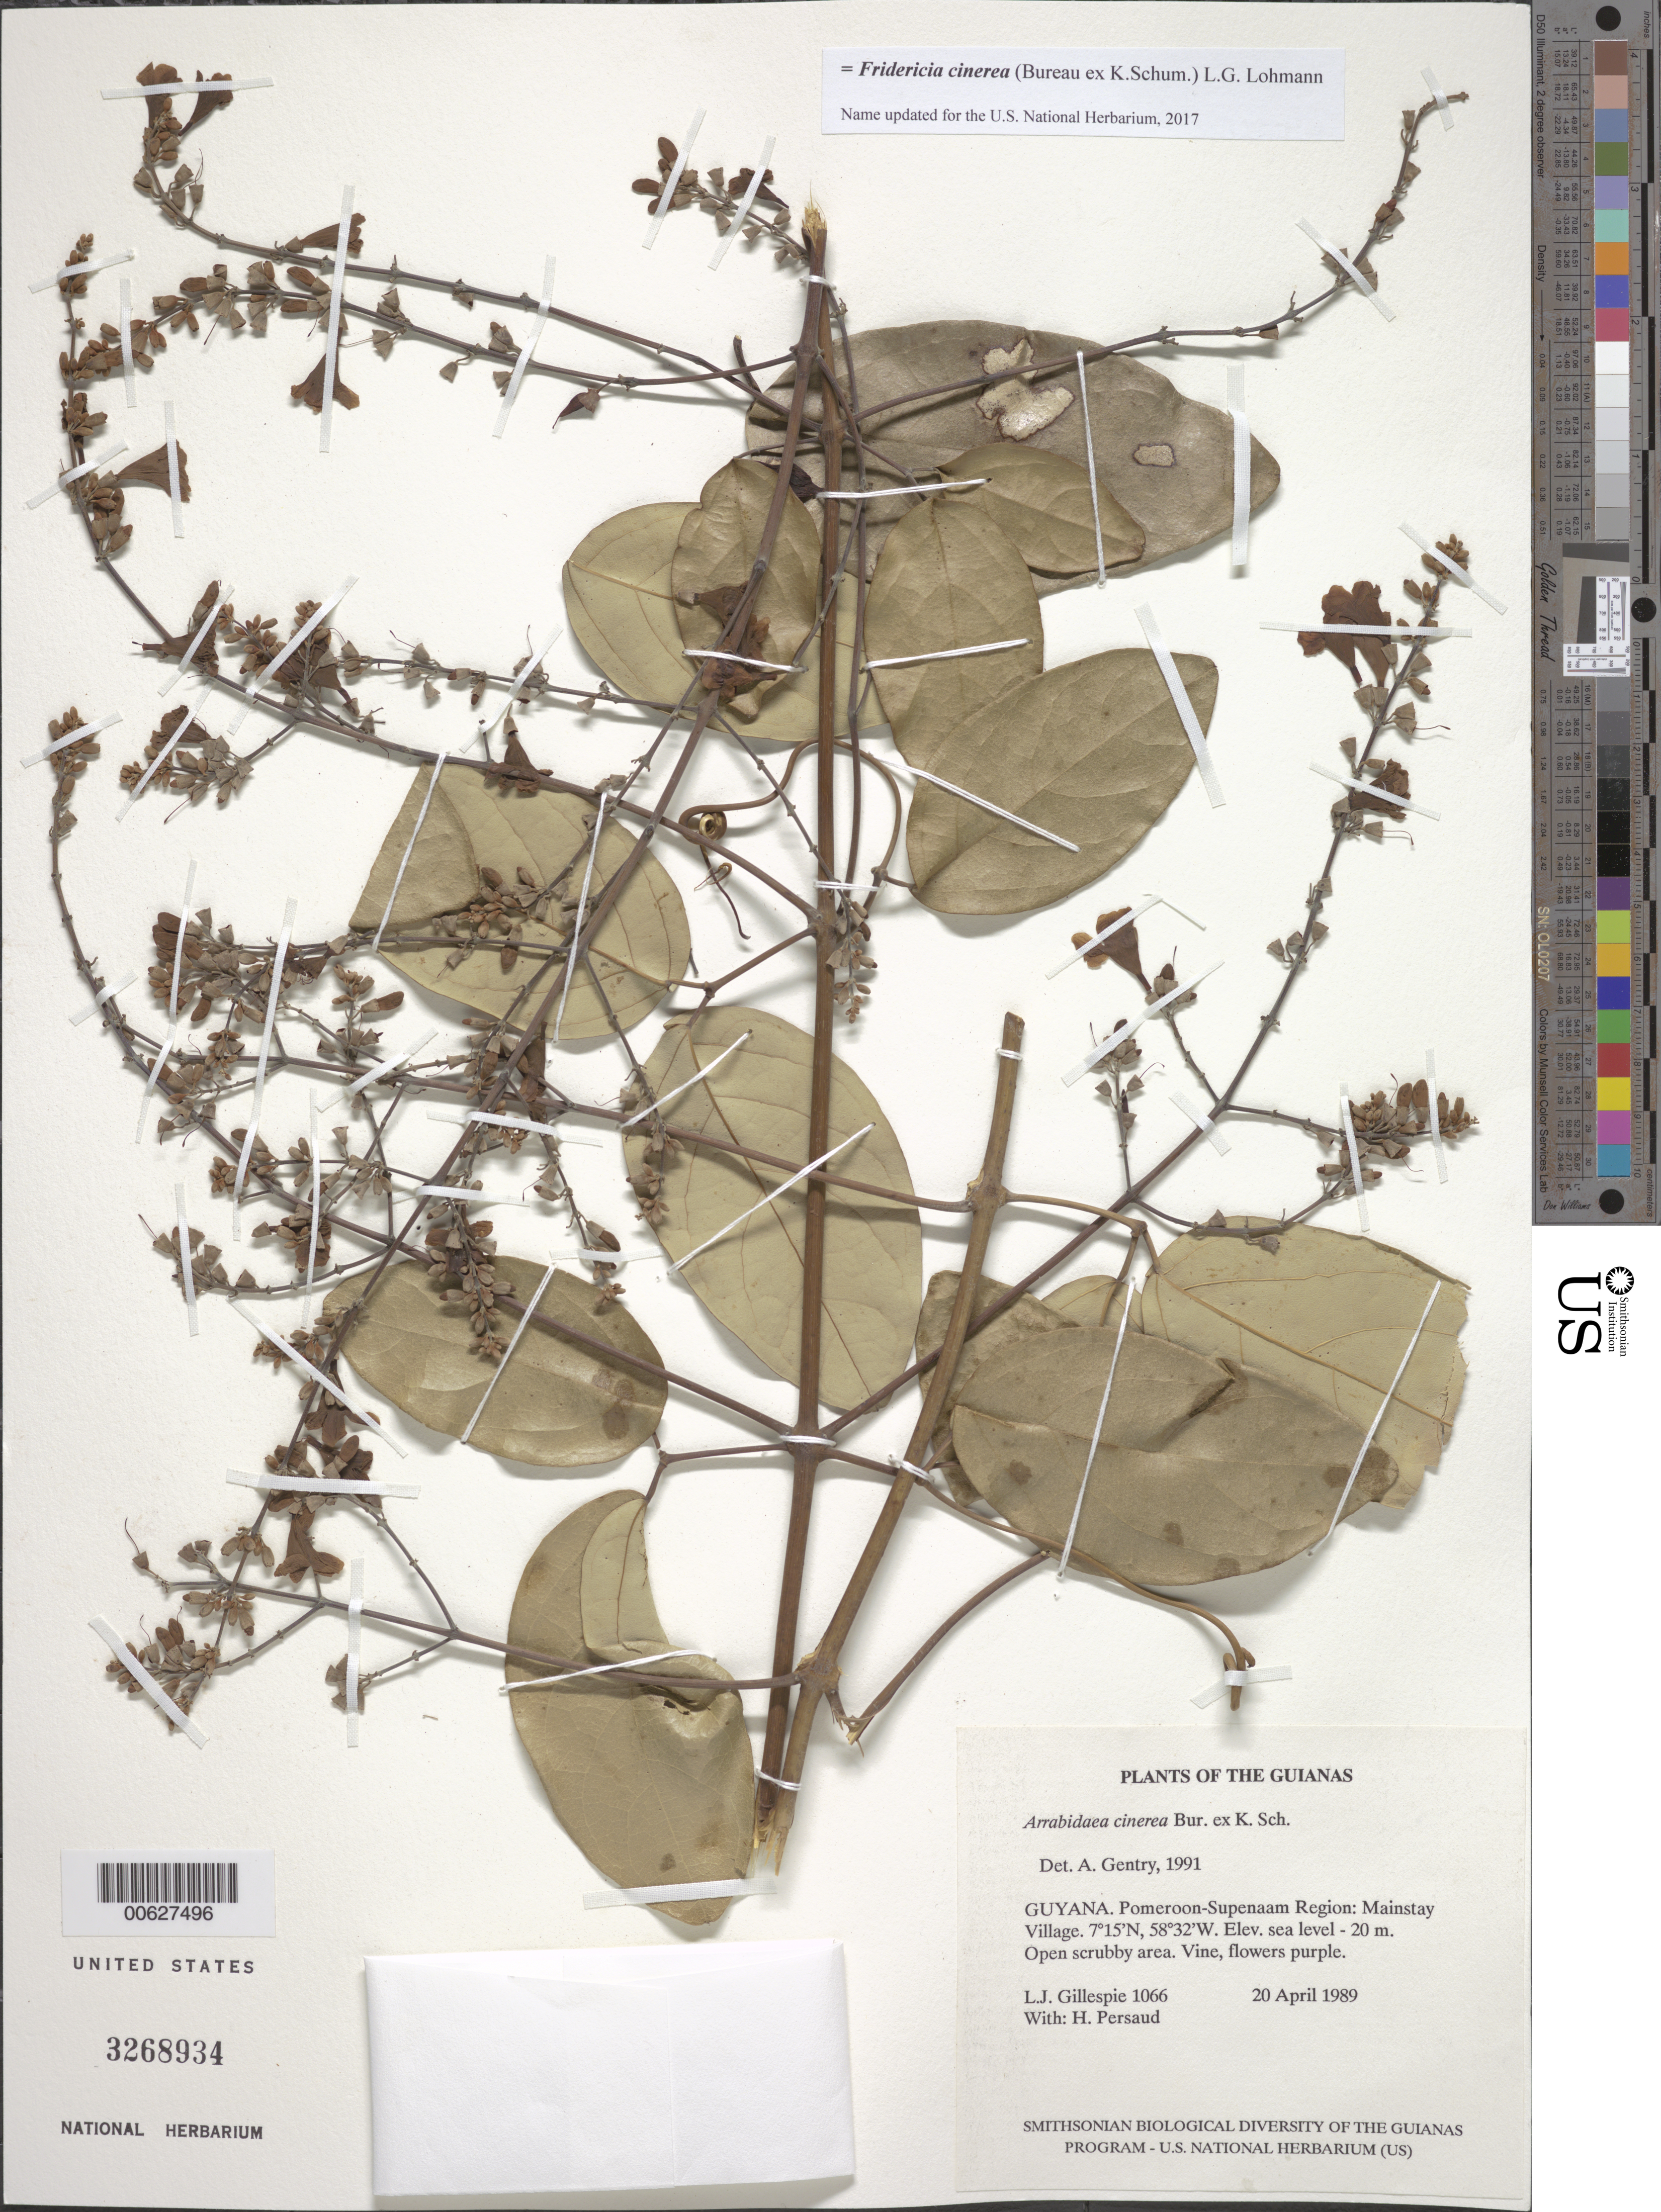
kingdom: Plantae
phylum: Tracheophyta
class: Magnoliopsida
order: Lamiales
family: Bignoniaceae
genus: Fridericia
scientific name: Fridericia cinerea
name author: (Bureau ex K. Schum.) L.G. Lohmann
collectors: L. J. Gillespie & H. Persaud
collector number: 1066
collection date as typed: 20 April 1989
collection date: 1989-04-20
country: Guyana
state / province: Pomeroon-Supenaam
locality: Mainstay Village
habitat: Open scrubby area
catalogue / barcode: US 3268934